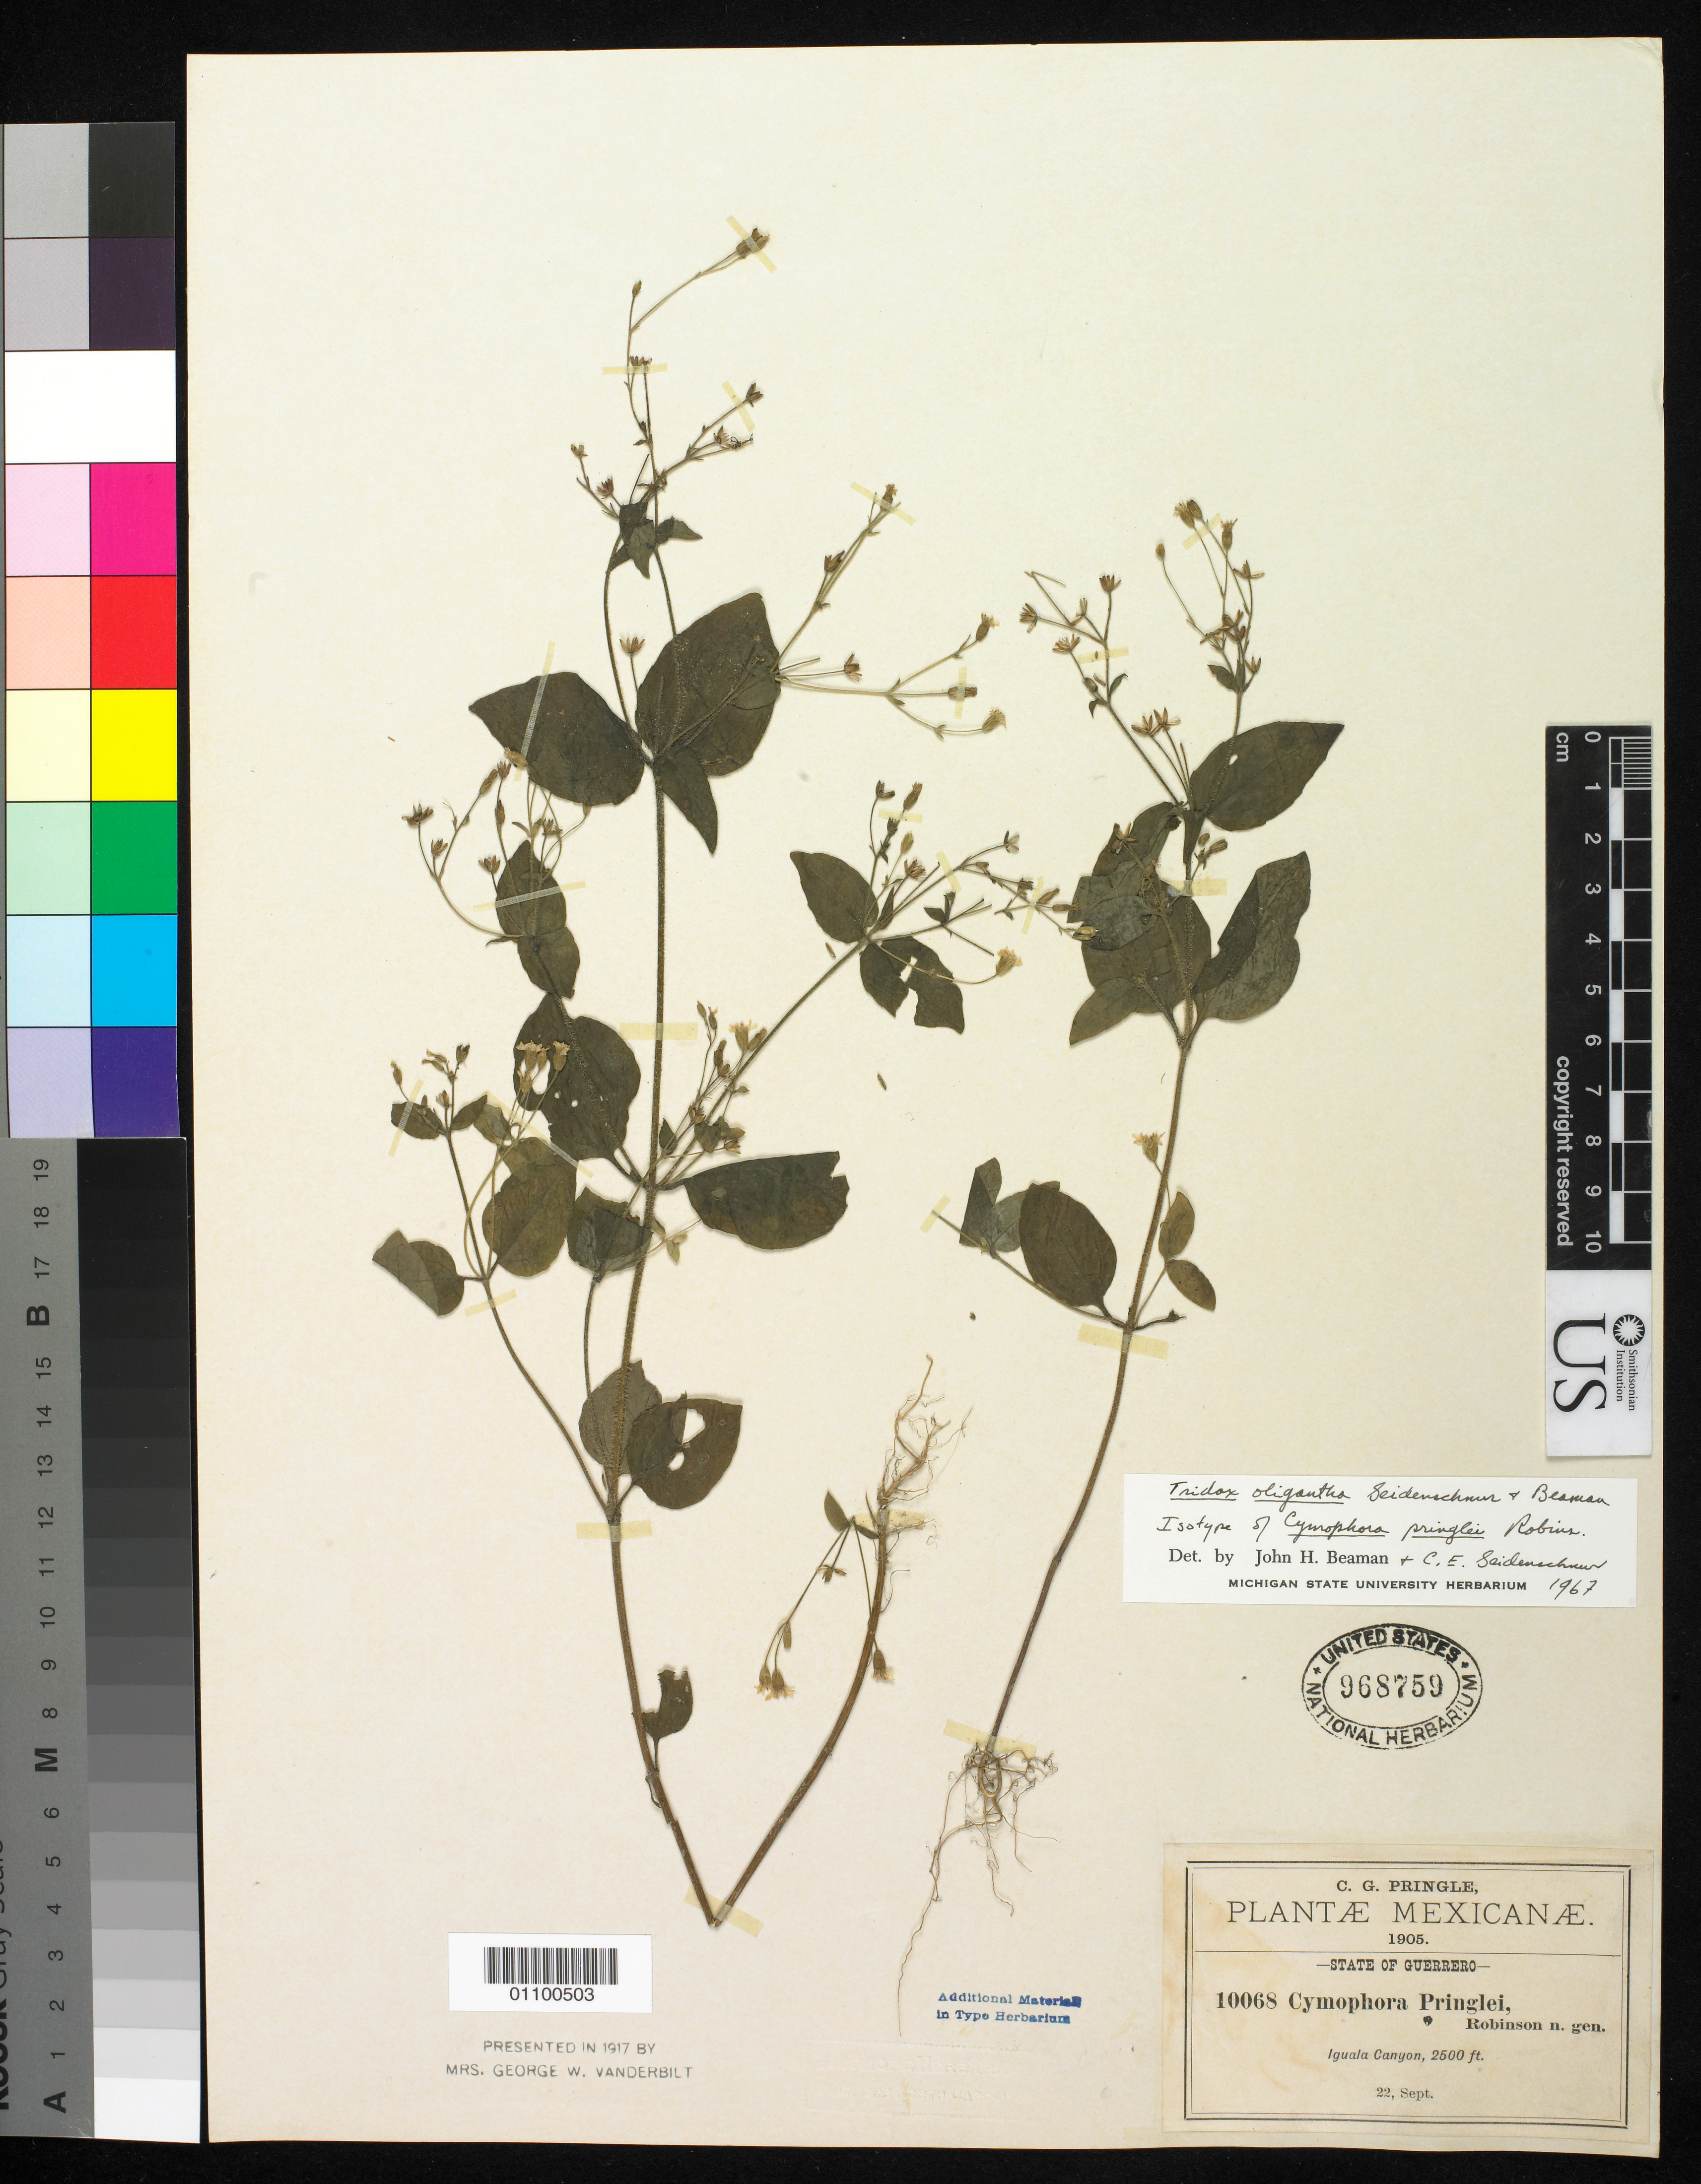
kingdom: Plantae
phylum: Tracheophyta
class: Magnoliopsida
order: Asterales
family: Asteraceae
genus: Cymophora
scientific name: Cymophora pringlei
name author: B.L. Rob.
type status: Isotype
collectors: C. G. Pringle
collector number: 10068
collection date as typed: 22 Sep 1905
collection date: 1905-09-22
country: Mexico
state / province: Guerrero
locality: Iguala Canyon.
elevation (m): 760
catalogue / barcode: US 968759